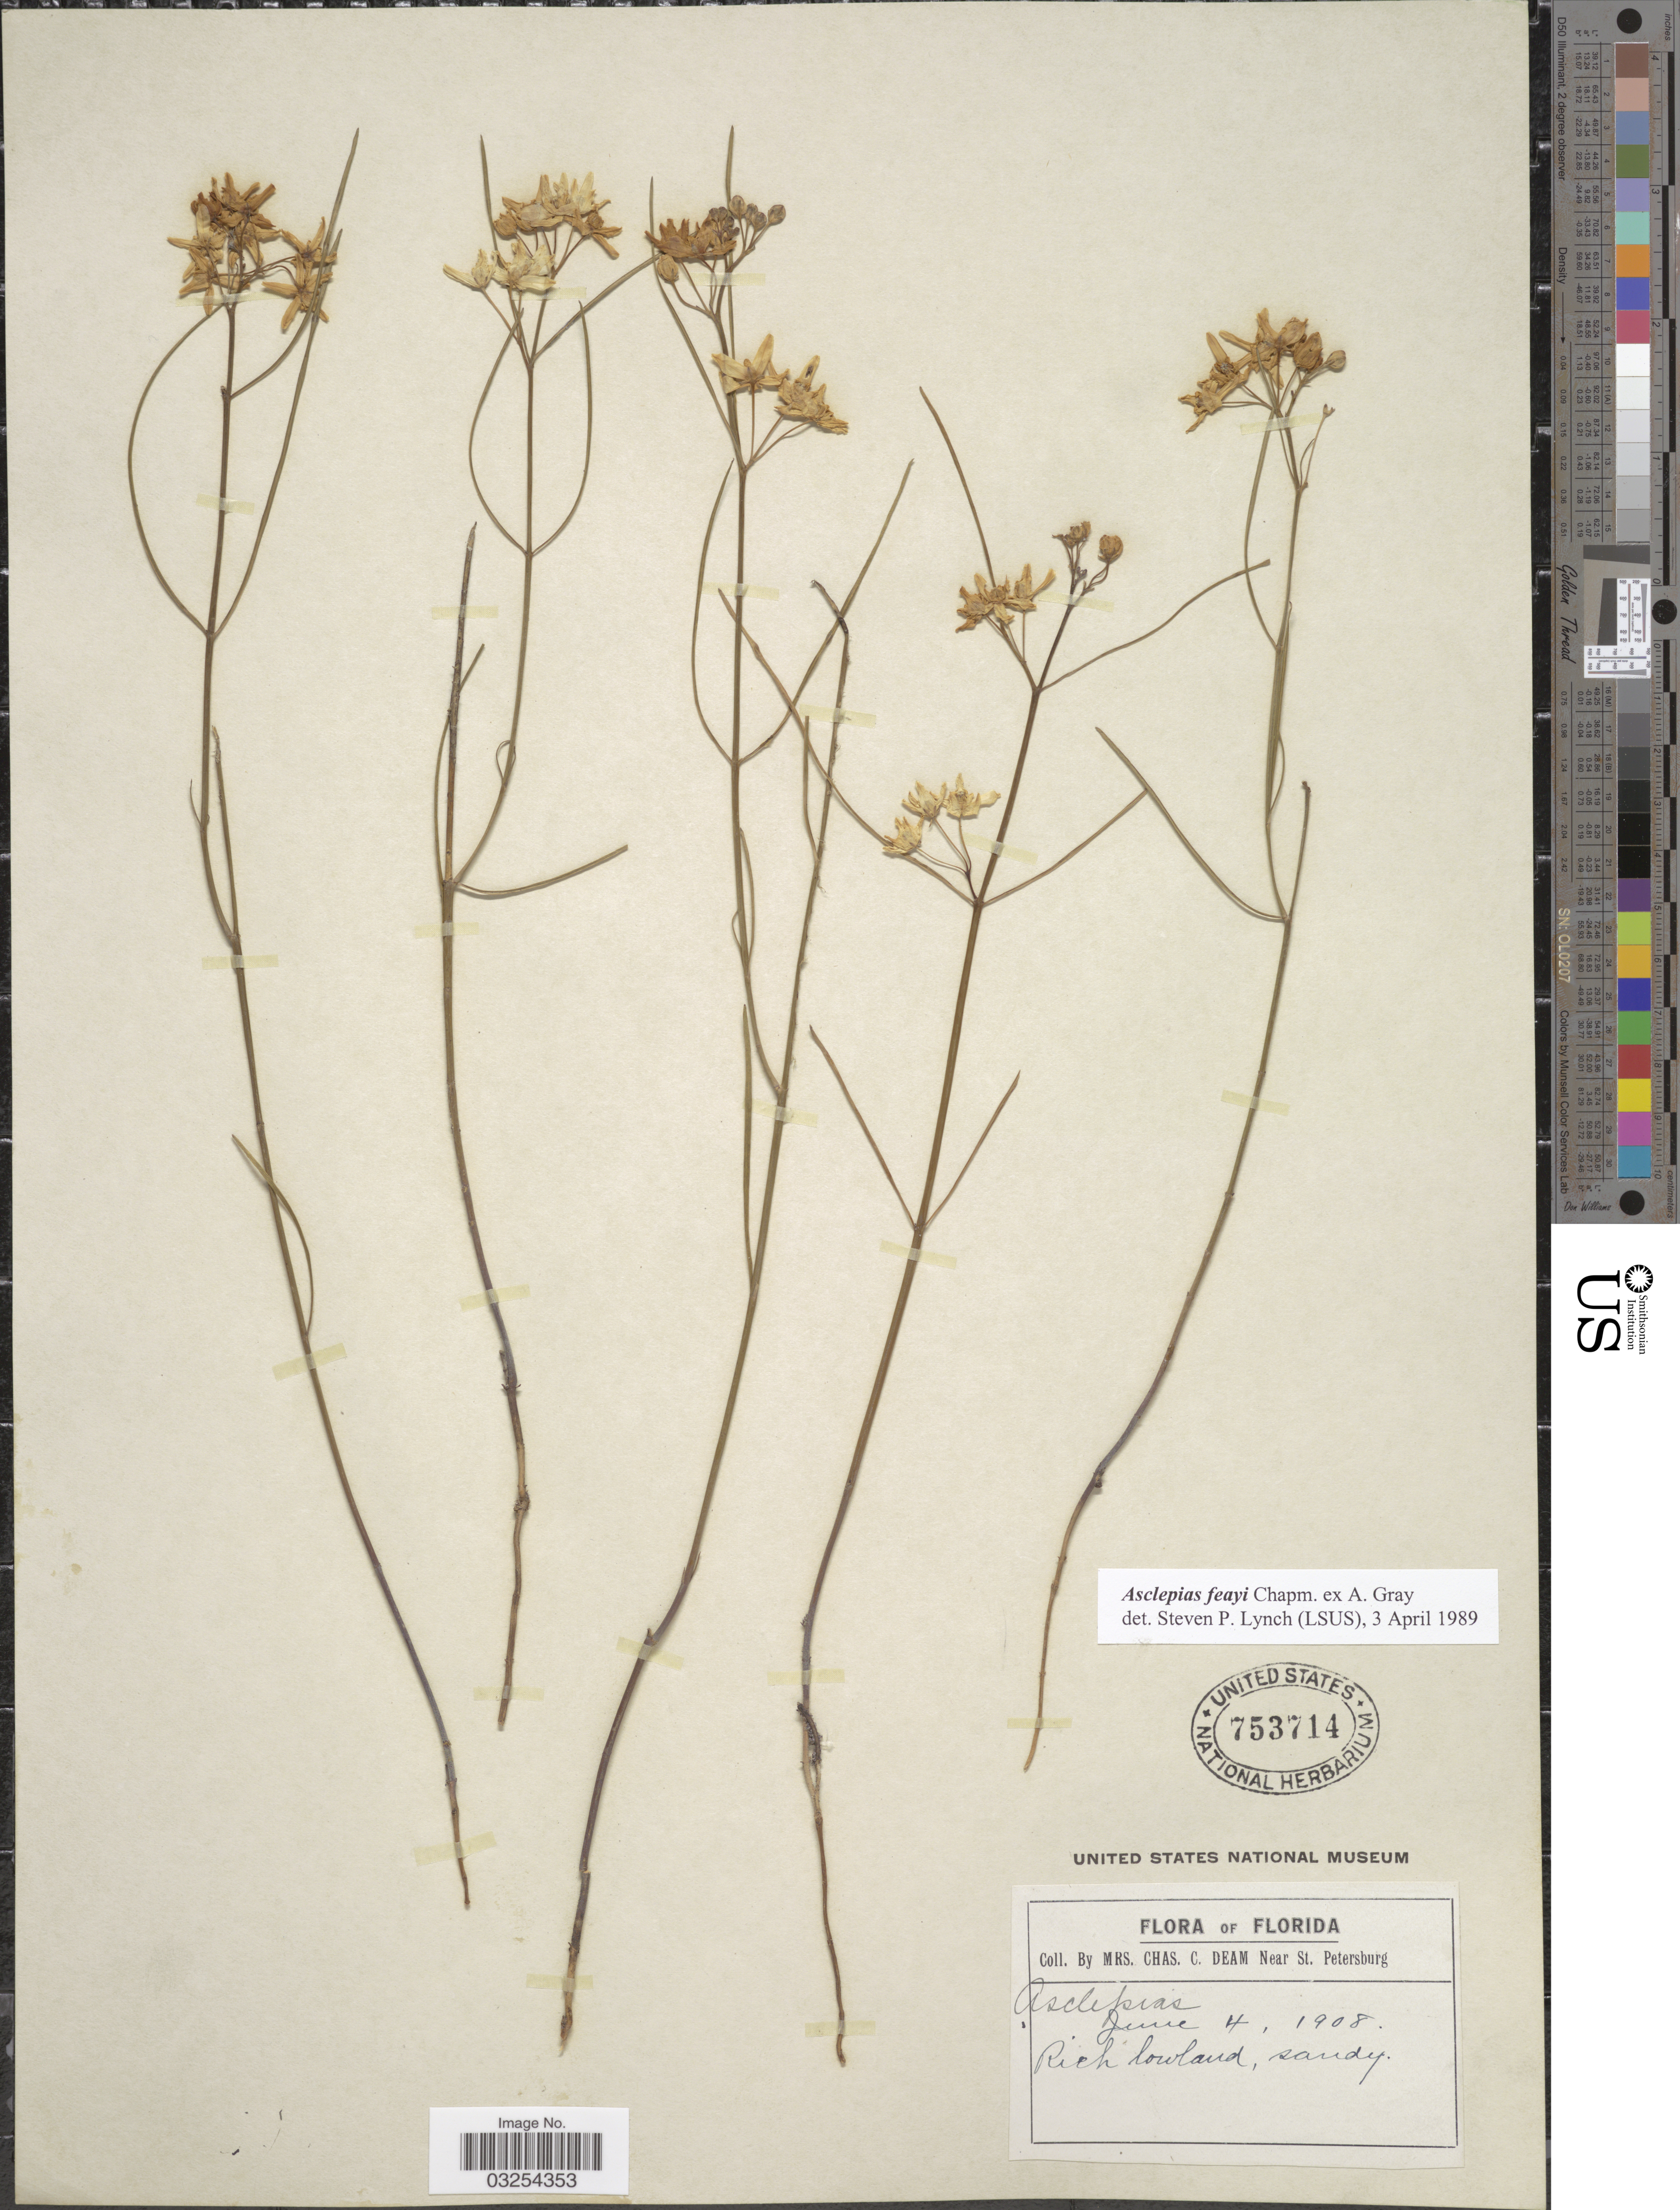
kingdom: Plantae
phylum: Tracheophyta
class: Magnoliopsida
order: Gentianales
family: Apocynaceae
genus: Asclepias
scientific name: Asclepias feayi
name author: Chapm. ex A. Gray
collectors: C. Deam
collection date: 1908-06-04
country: United States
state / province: Florida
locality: Near St. Petersburg.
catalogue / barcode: US 753714